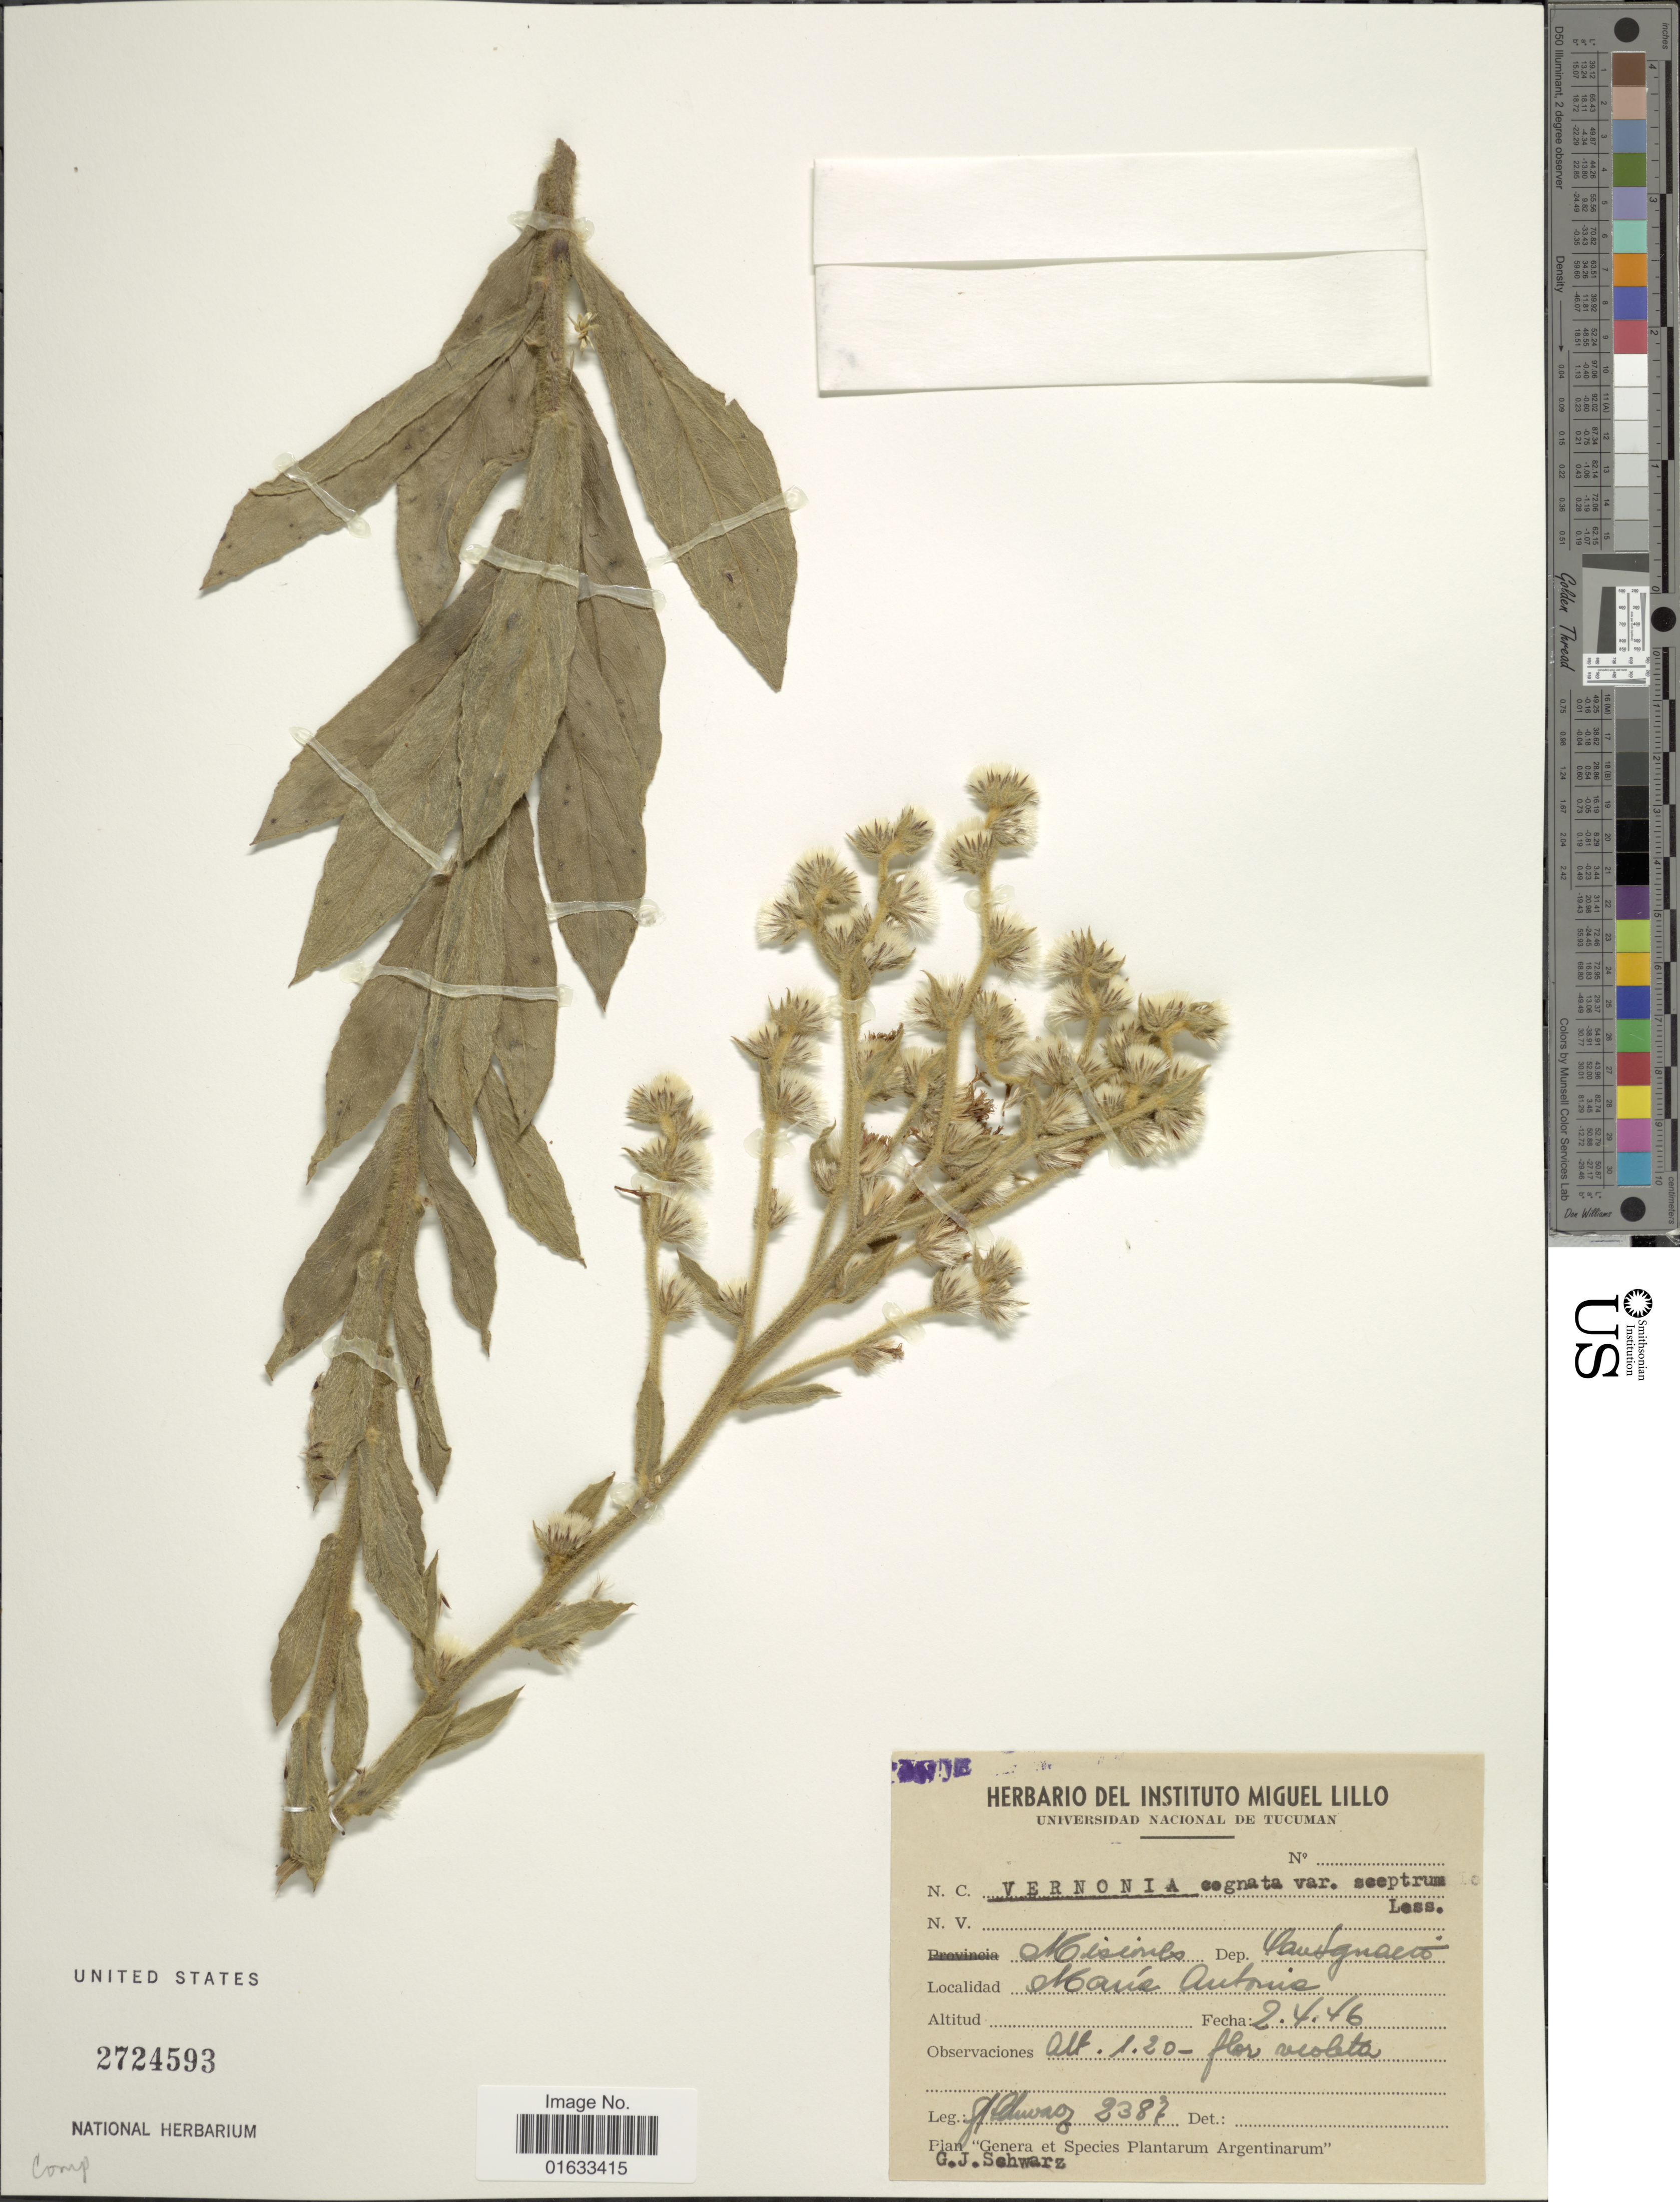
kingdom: Plantae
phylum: Tracheophyta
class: Magnoliopsida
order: Asterales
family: Asteraceae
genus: Chrysolaena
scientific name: Chrysolaena platensis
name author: (Spreng.) H. Rob.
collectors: G. J. Schwarz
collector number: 2387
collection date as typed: Transcribed d/m/y: 2/4/46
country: Argentina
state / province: Misiones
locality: Misiones, Dep. San Ignacio. Maria Antonia.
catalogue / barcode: US 2724593